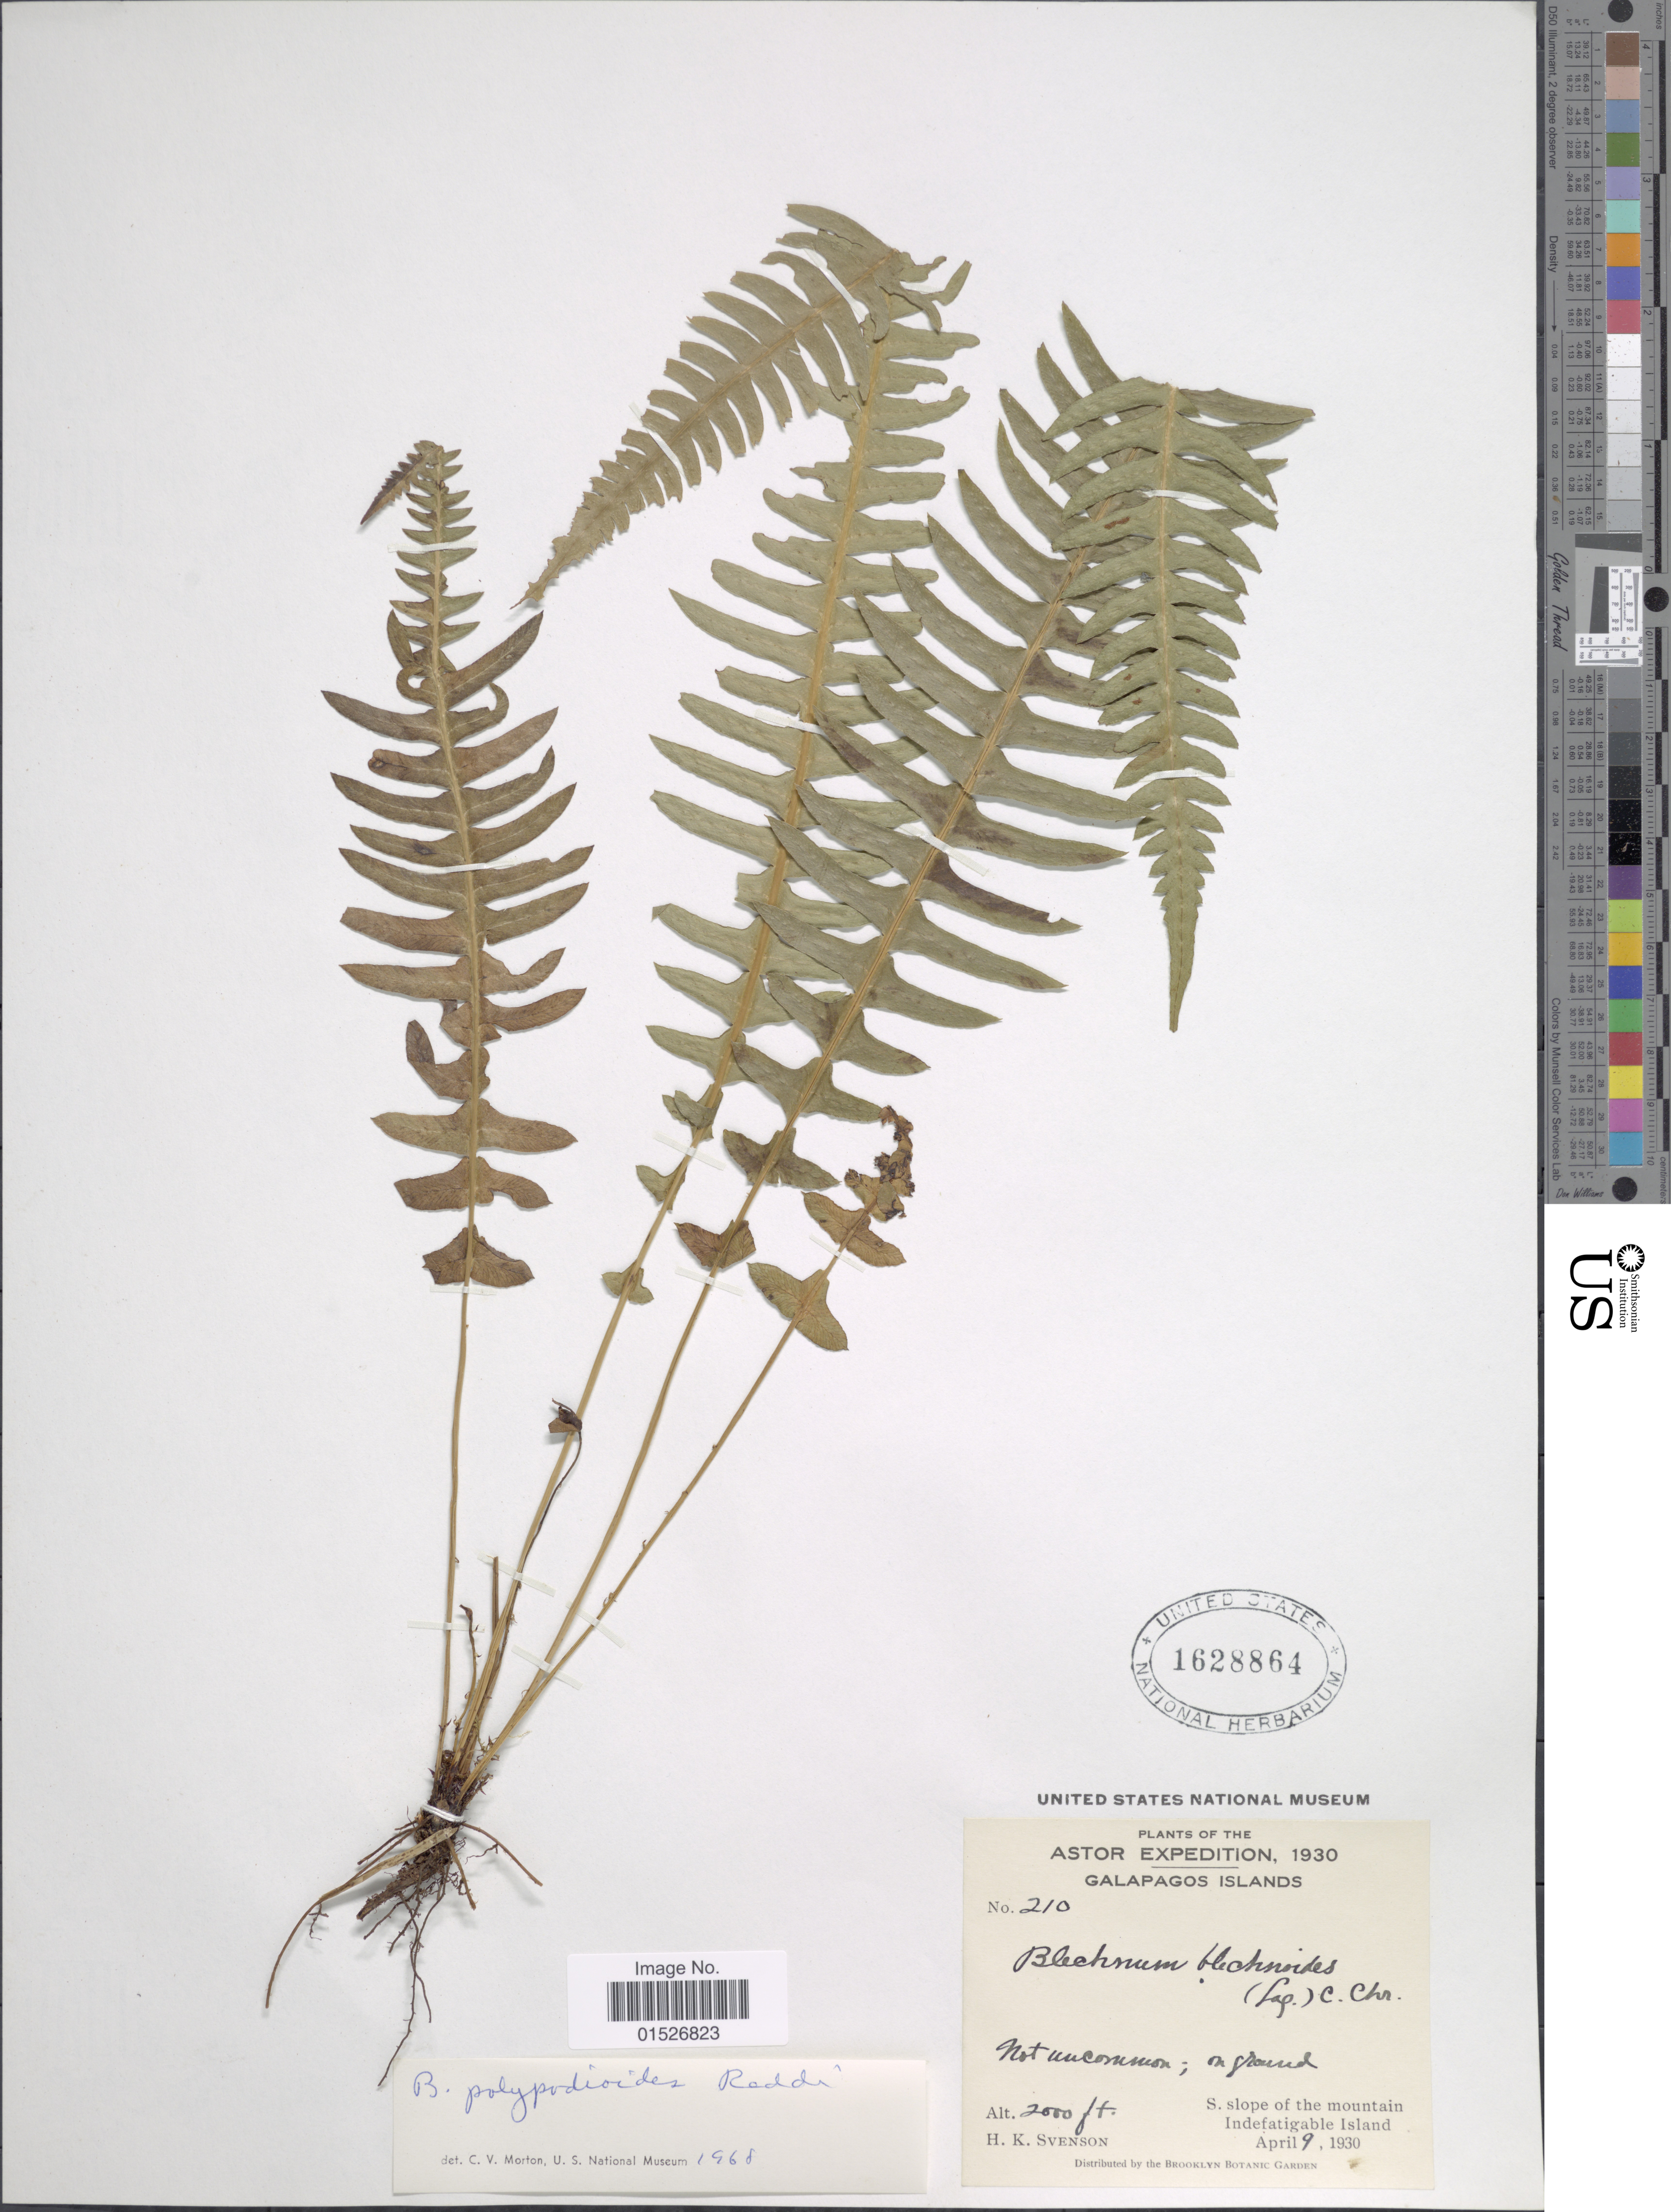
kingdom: Plantae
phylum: Tracheophyta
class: Polypodiopsida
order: Polypodiales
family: Blechnaceae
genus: Blechnum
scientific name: Blechnum polypodioides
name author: Raddi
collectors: H. K. Svenson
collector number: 210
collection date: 1930-04-09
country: Ecuador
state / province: Colón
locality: Galapagos Island. S. slope of the mountain Indefatigable Island.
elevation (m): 610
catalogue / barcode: US 1628864